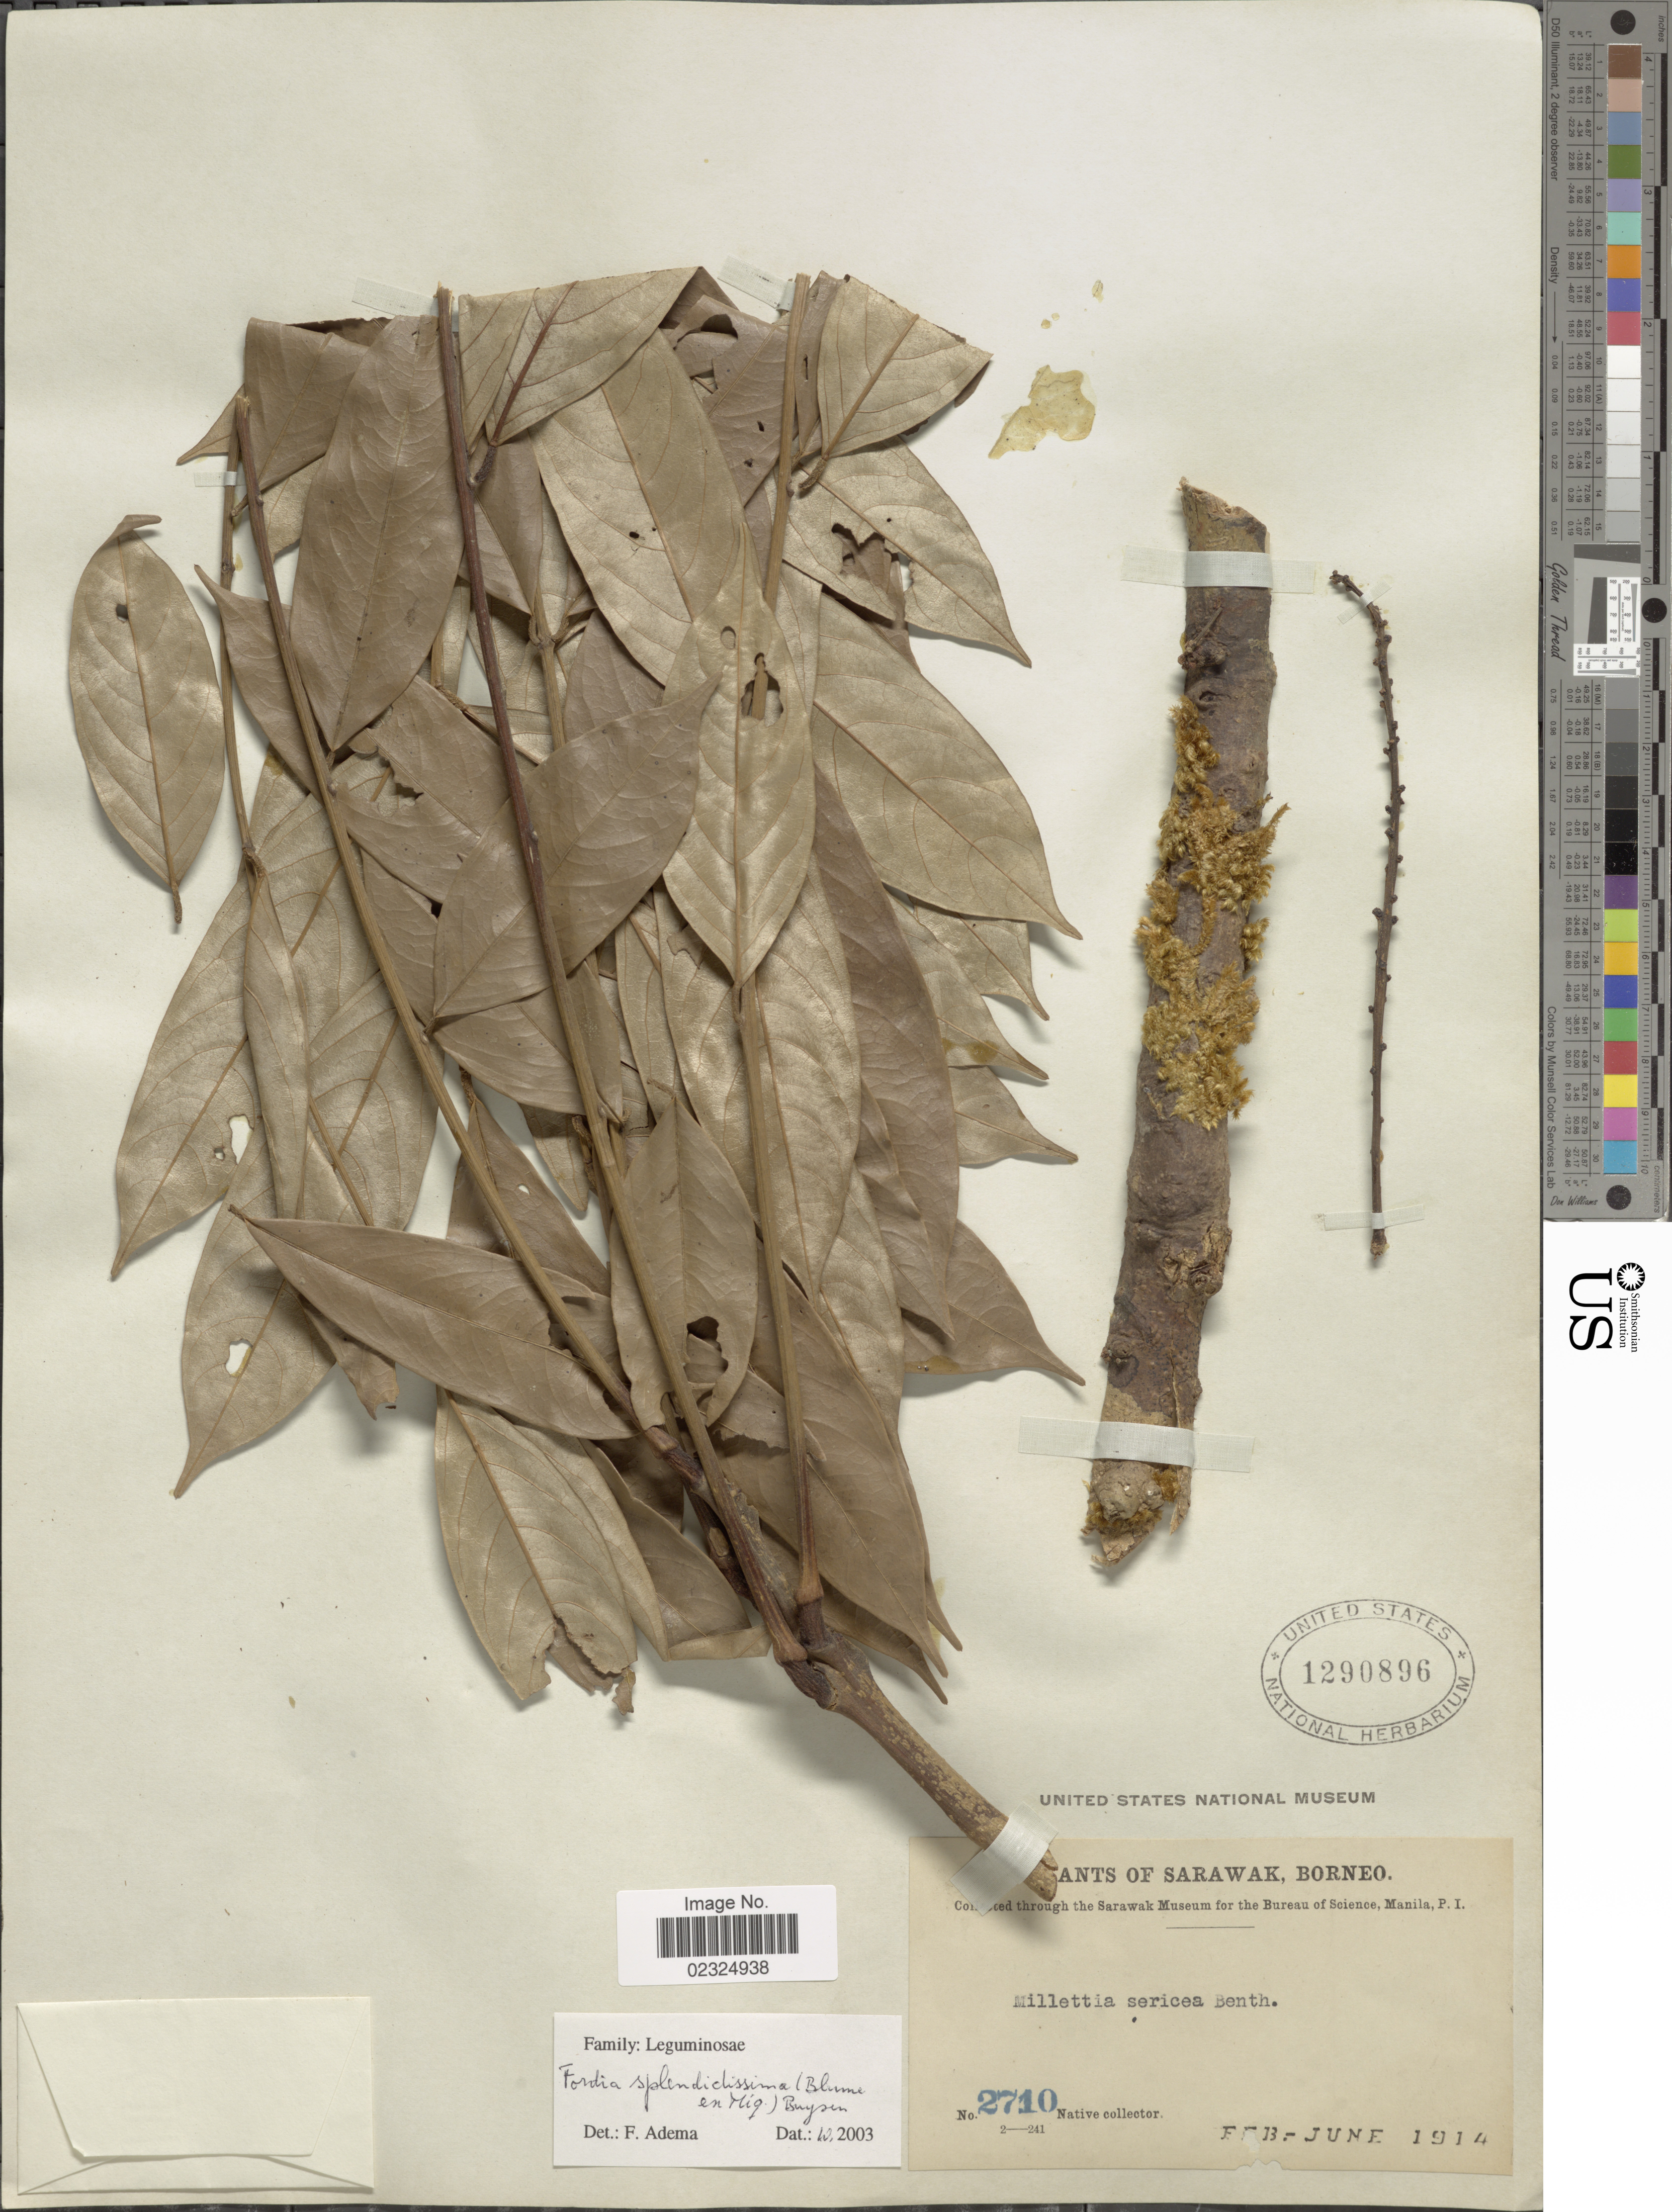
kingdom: Plantae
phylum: Tracheophyta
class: Magnoliopsida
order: Fabales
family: Fabaceae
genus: Fordia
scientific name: Fordia splendidissima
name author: (Blume ex Miq.) Buysen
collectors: Native collector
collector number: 2710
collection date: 1914-02/1914-06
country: Malaysia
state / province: Sarawak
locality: Borneo.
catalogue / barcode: US 1290896